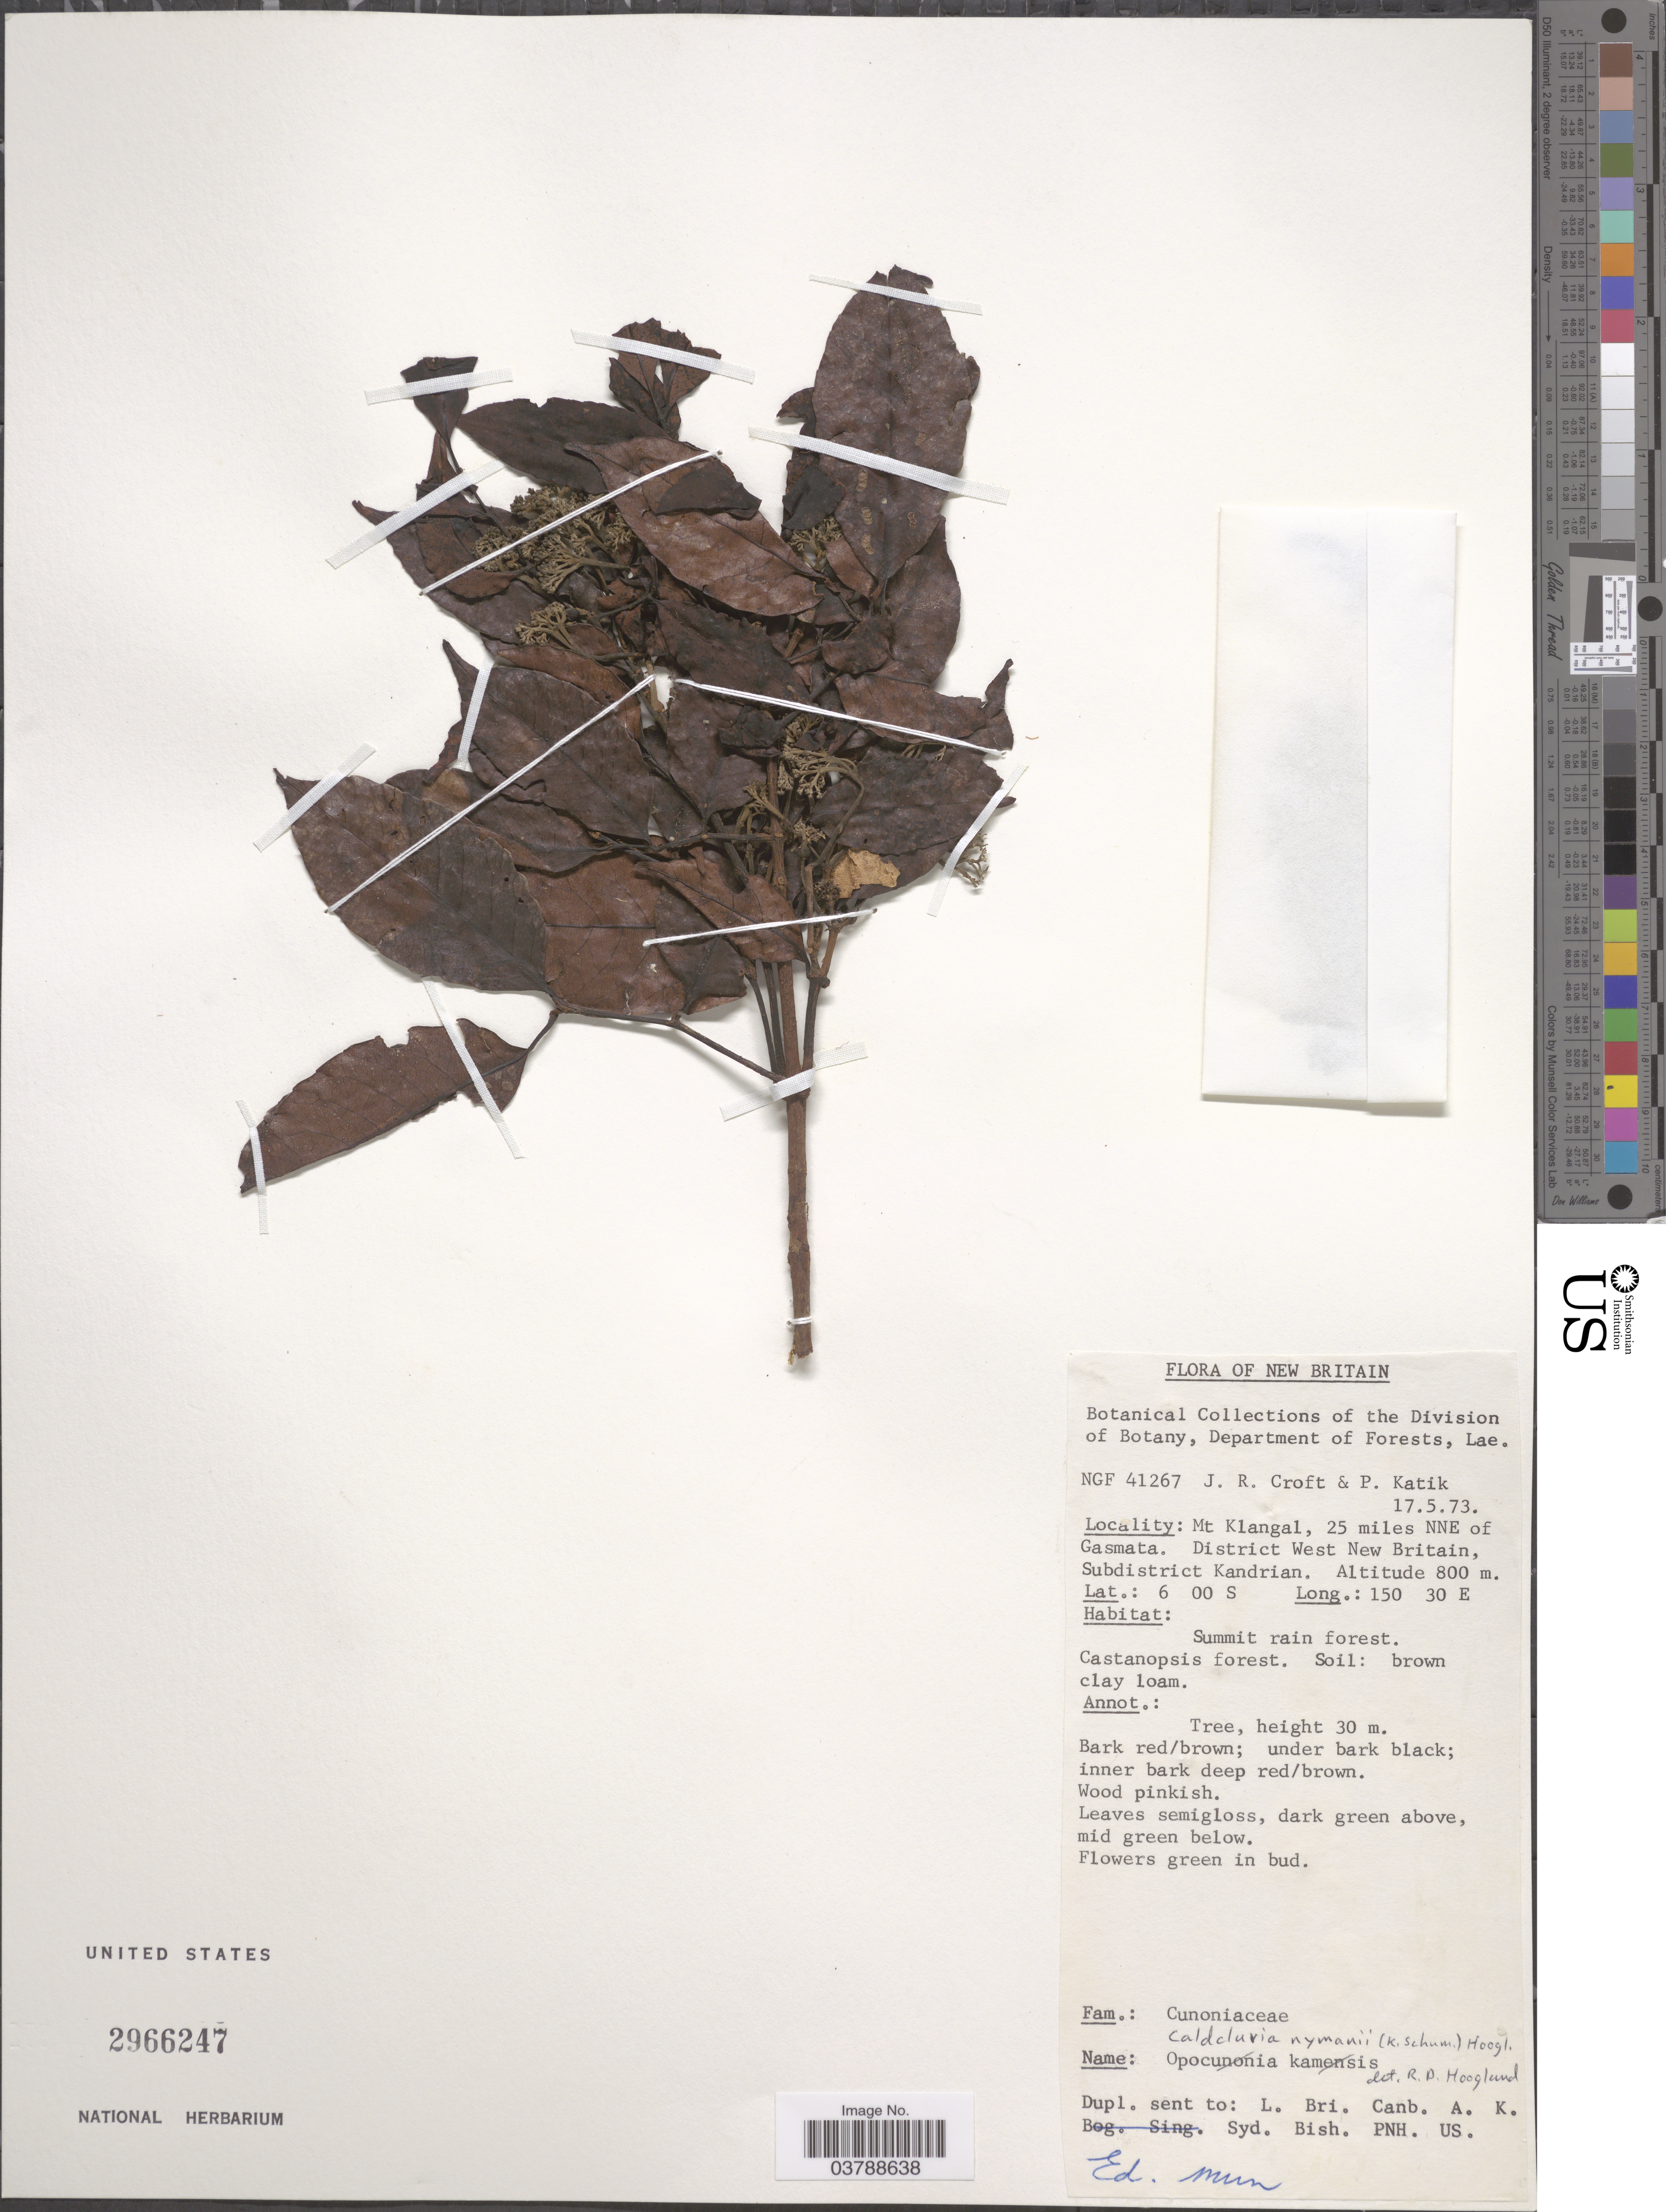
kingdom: Plantae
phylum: Tracheophyta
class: Magnoliopsida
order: Oxalidales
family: Cunoniaceae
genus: Opocunonia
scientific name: Opocunonia nymanii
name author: (K. Schum.) Schltr.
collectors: J. R. Croft & P. Katik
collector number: NGF41267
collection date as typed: Transcribed d/m/y: 17/5/73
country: Papua New Guinea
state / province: West New Britain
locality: New Britain. Mt Klangal, 25 miles NNE of Gasmata. District West New Britain, Subdistrict Kandrian.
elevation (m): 800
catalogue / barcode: US 2966247